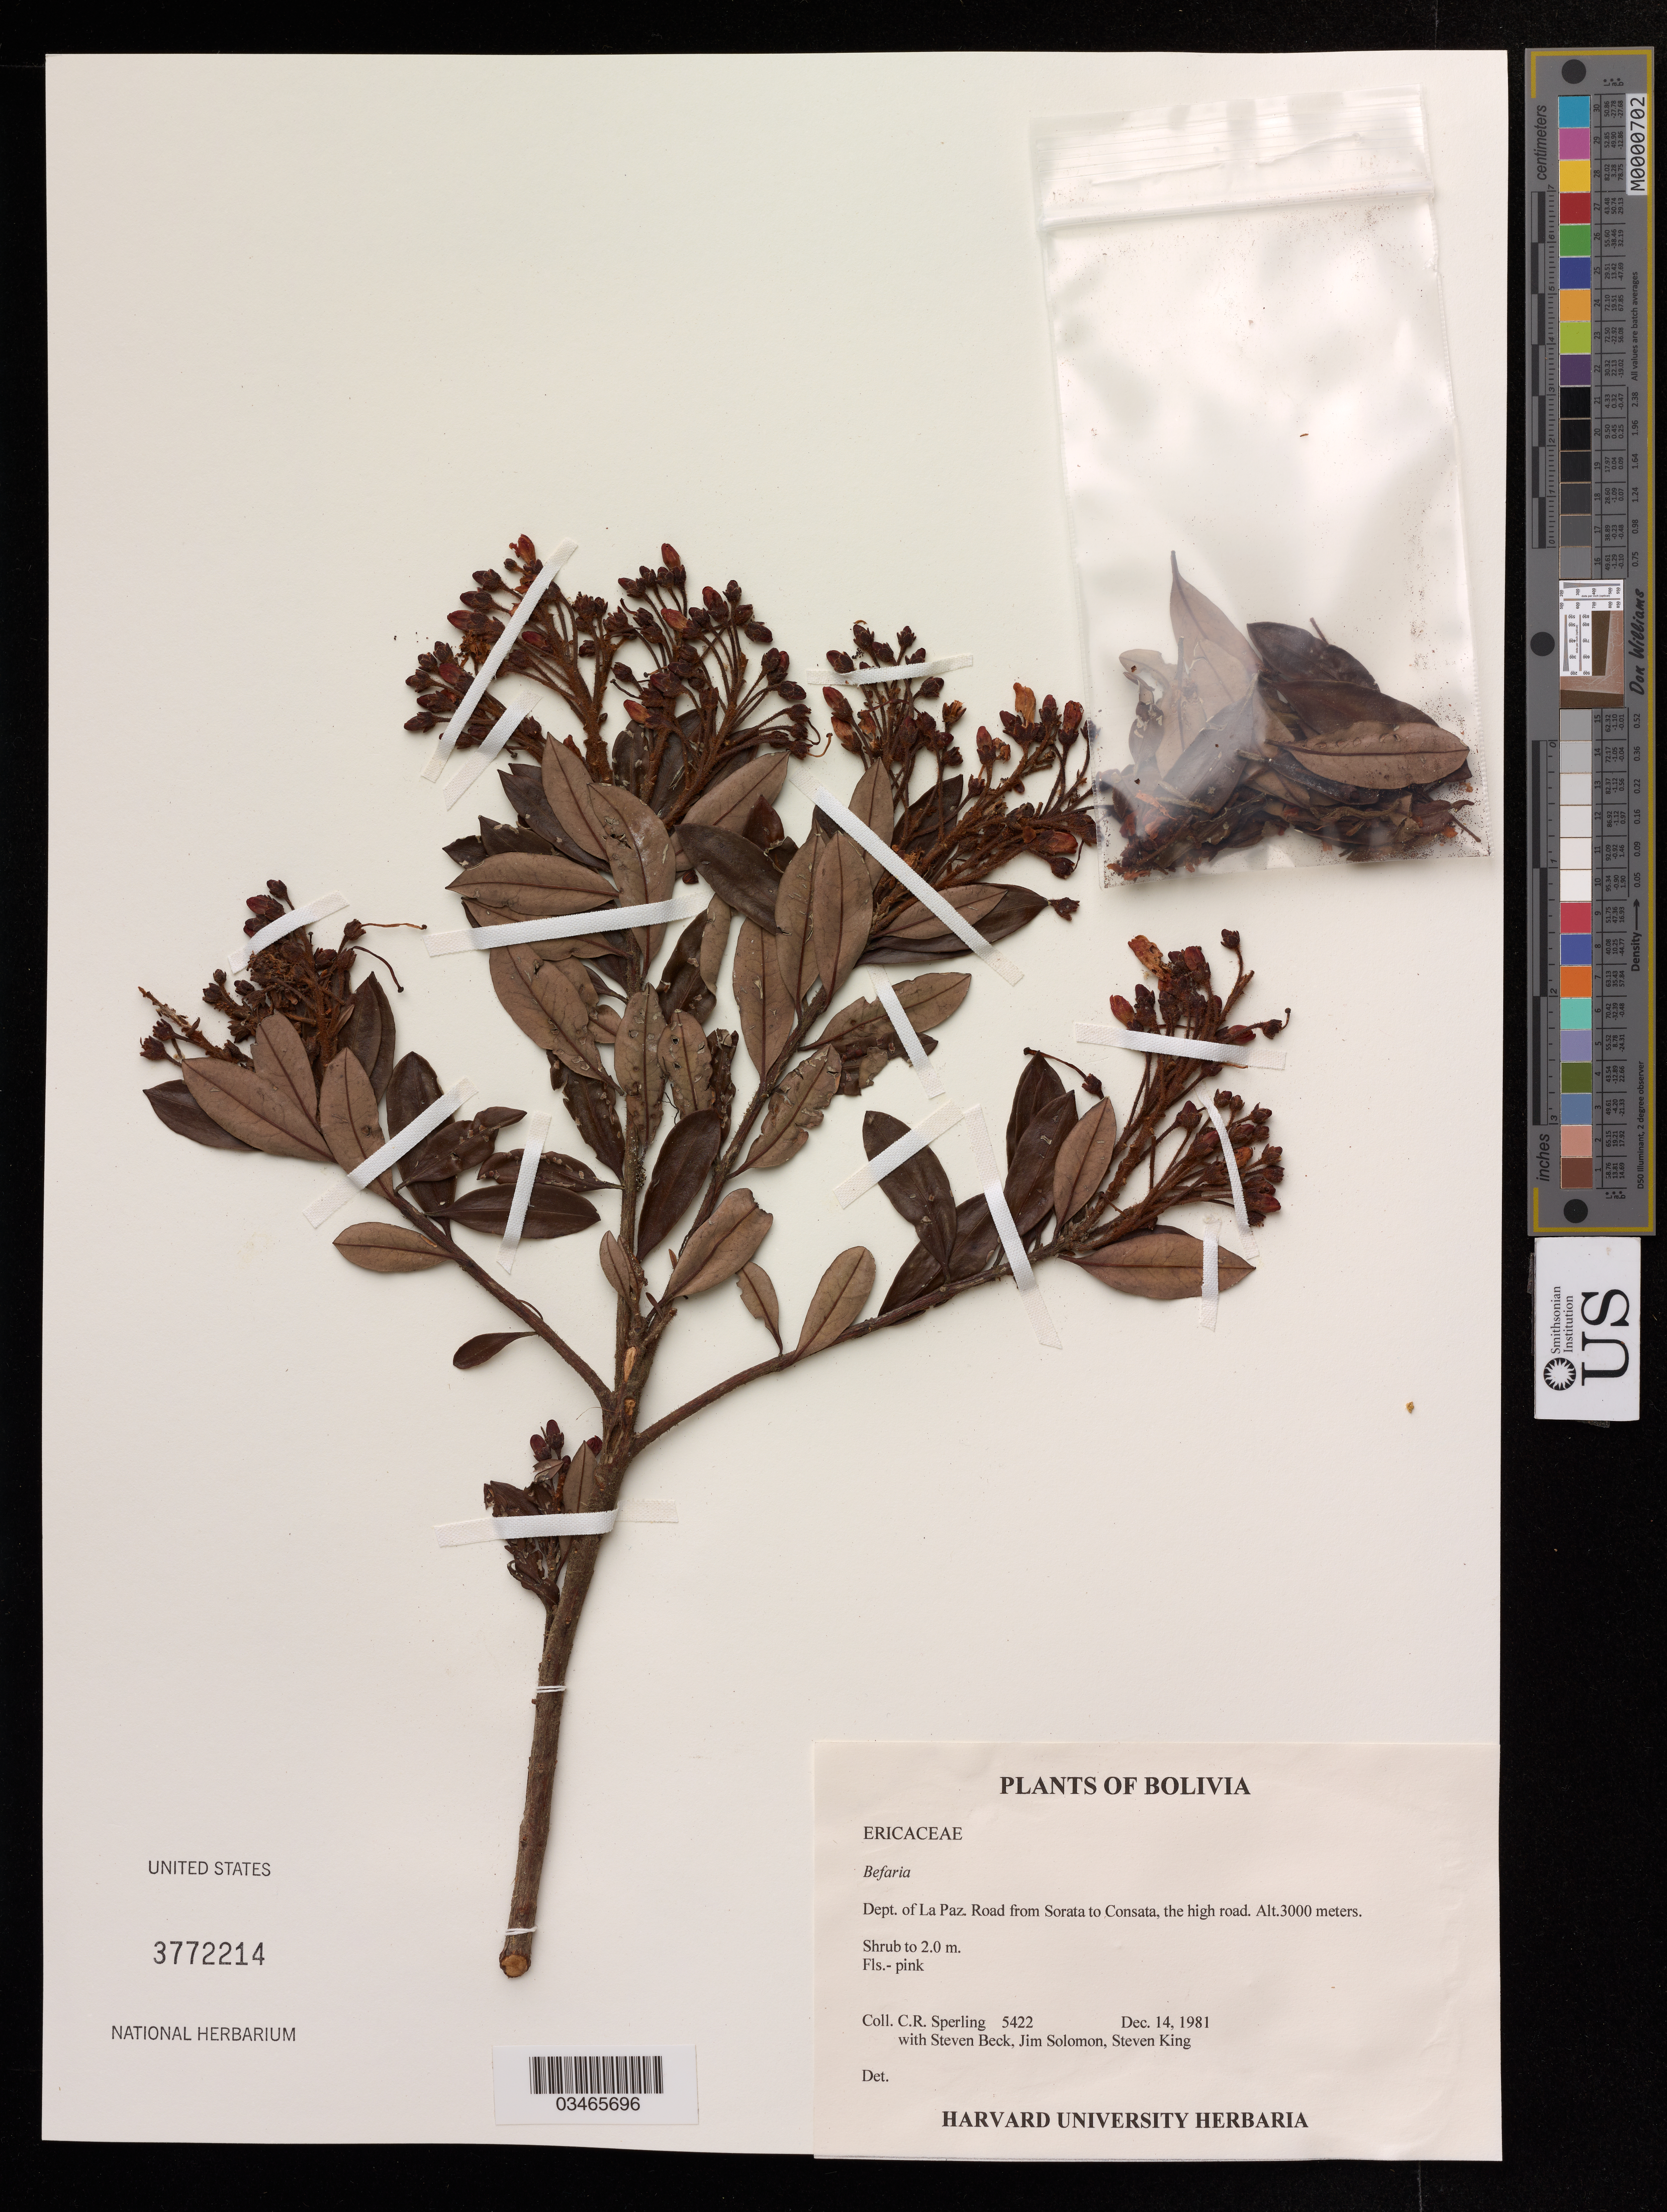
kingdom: Plantae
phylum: Tracheophyta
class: Magnoliopsida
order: Ericales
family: Ericaceae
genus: Befaria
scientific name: Befaria sp.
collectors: C. R. Sperling, S. Beck & J. Solomon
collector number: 5422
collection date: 1981-12-14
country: Bolivia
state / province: La Paz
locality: Road from Sorata to Consata, the high road.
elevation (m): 3000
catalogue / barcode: US 3772214